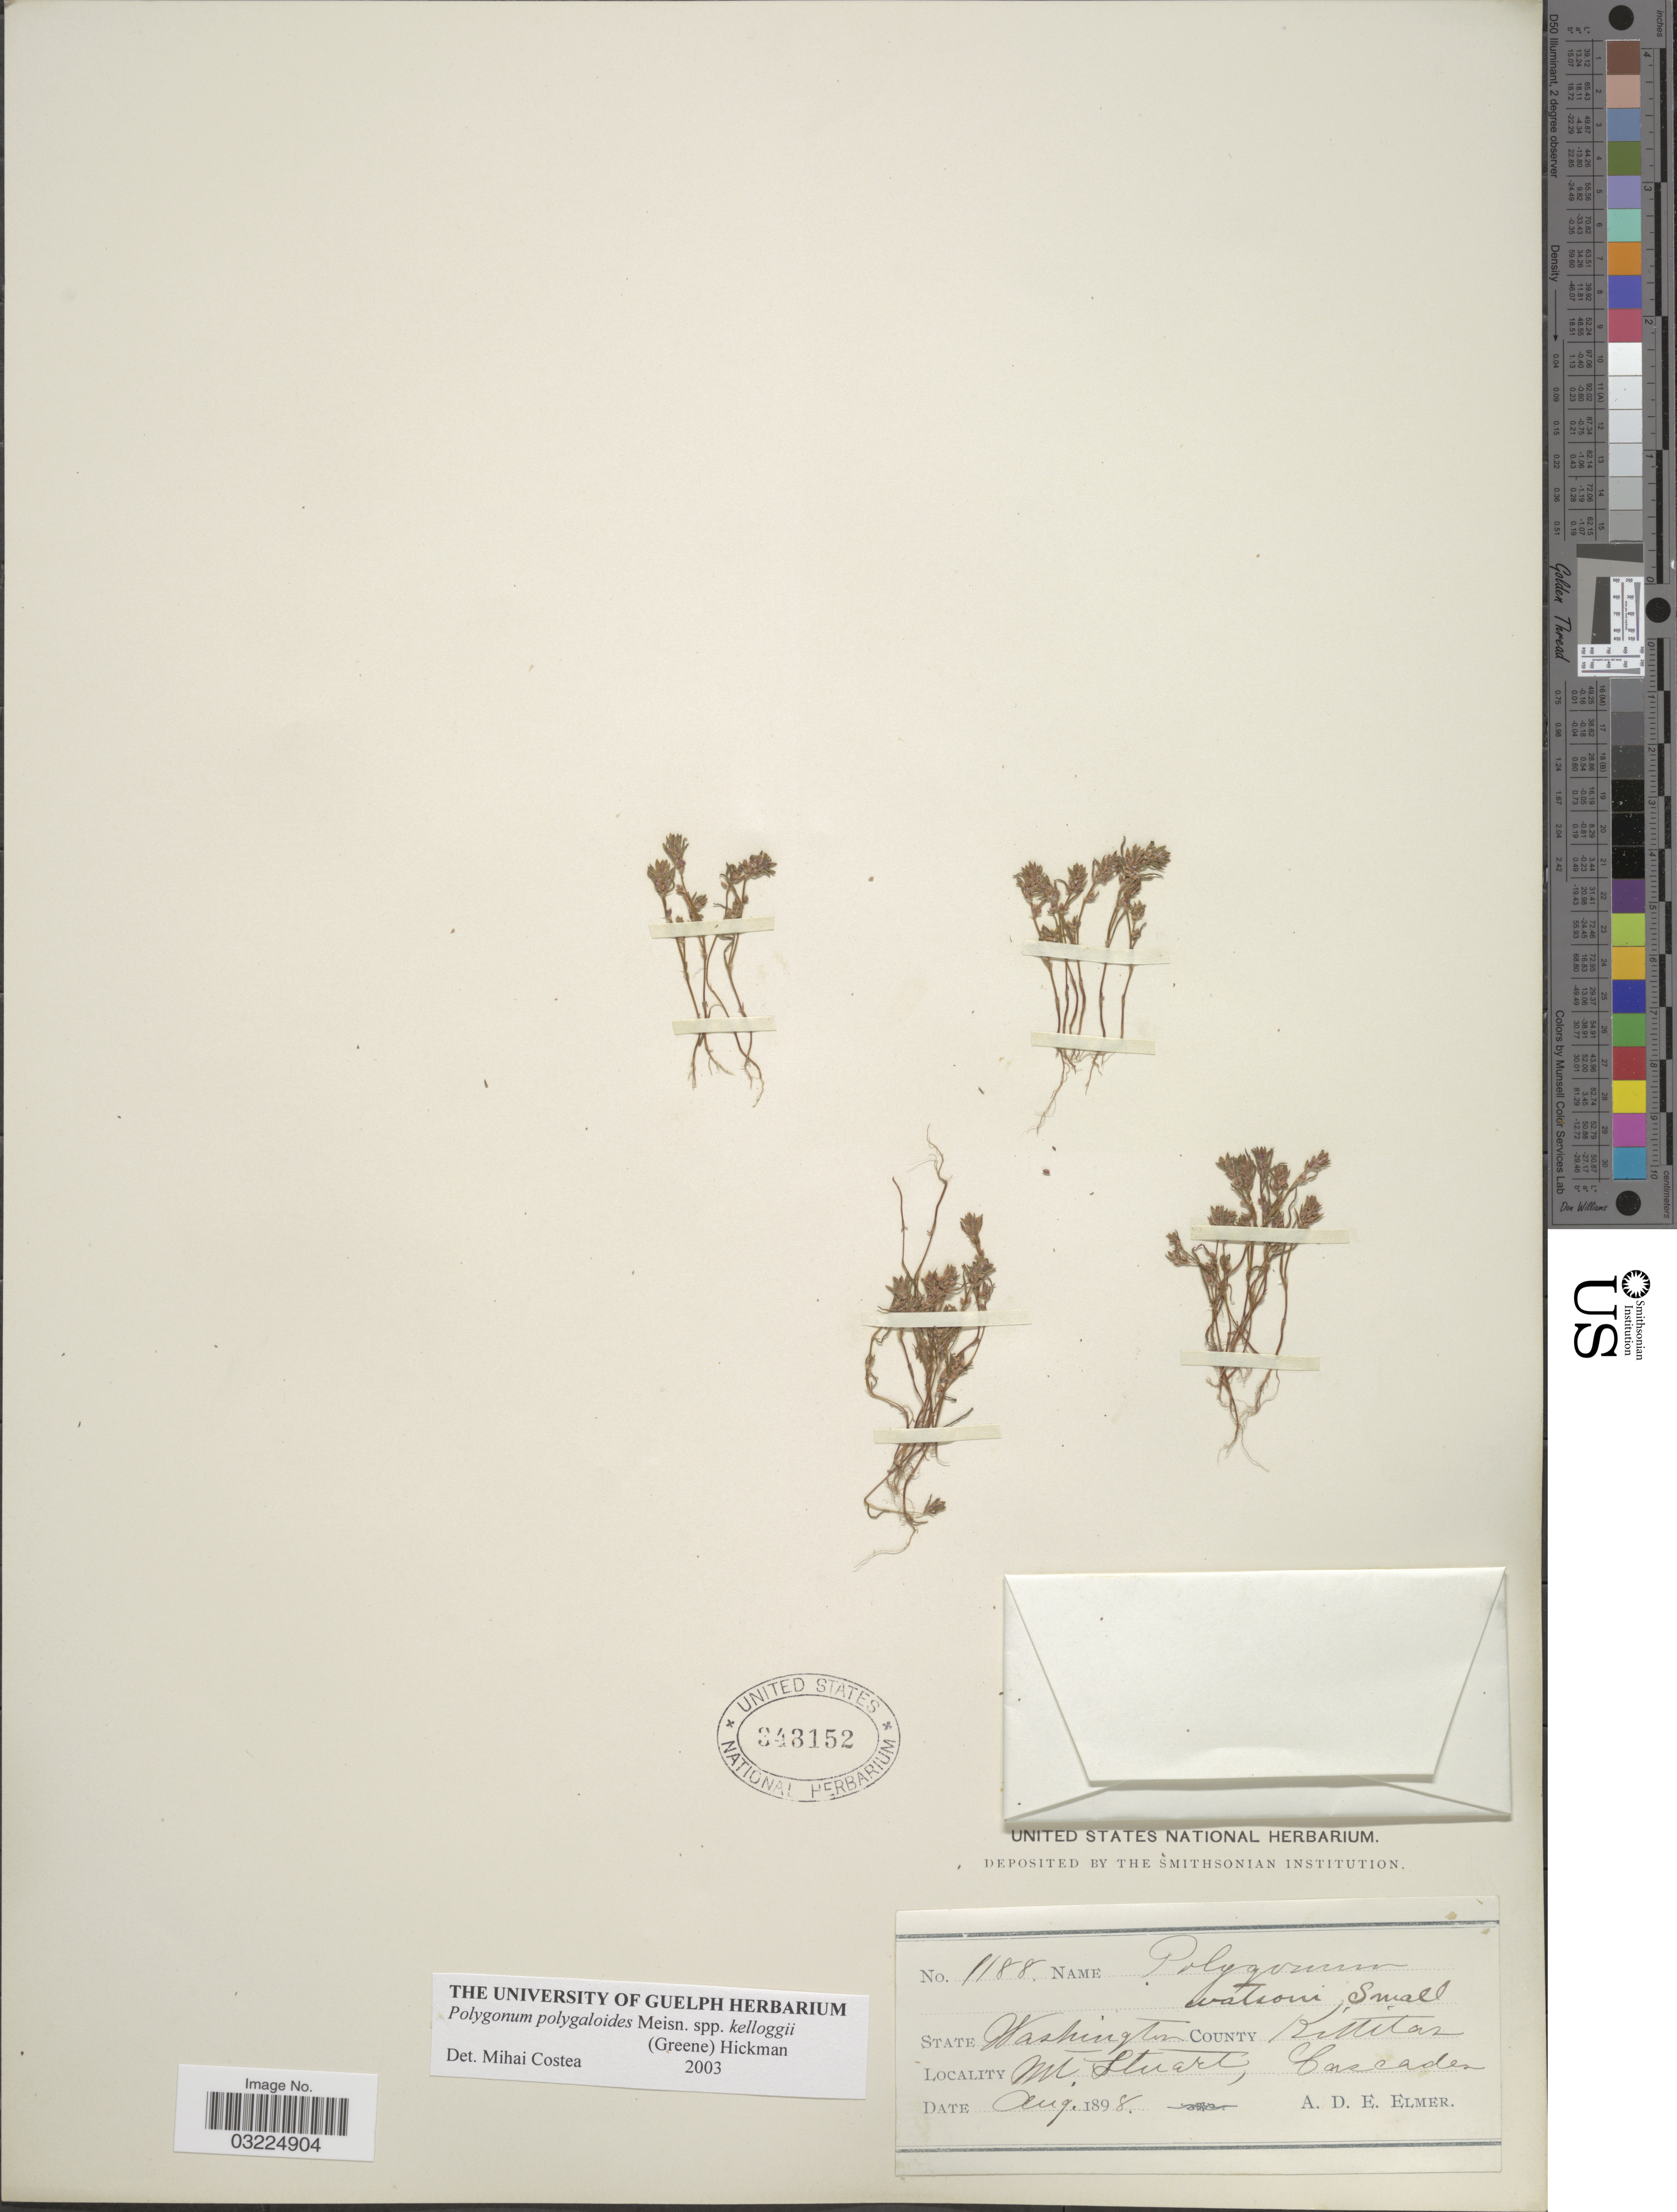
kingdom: Plantae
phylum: Tracheophyta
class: Magnoliopsida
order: Caryophyllales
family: Polygonaceae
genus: Polygonum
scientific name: Polygonum polygaloides subsp. kelloggii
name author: (Greene) Hickman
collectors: A. D. E. Elmer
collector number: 1188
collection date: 1898-08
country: United States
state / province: Washington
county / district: Kittitas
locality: County Kittitas. Mt. Stuart, Cascades.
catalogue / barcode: US 343152